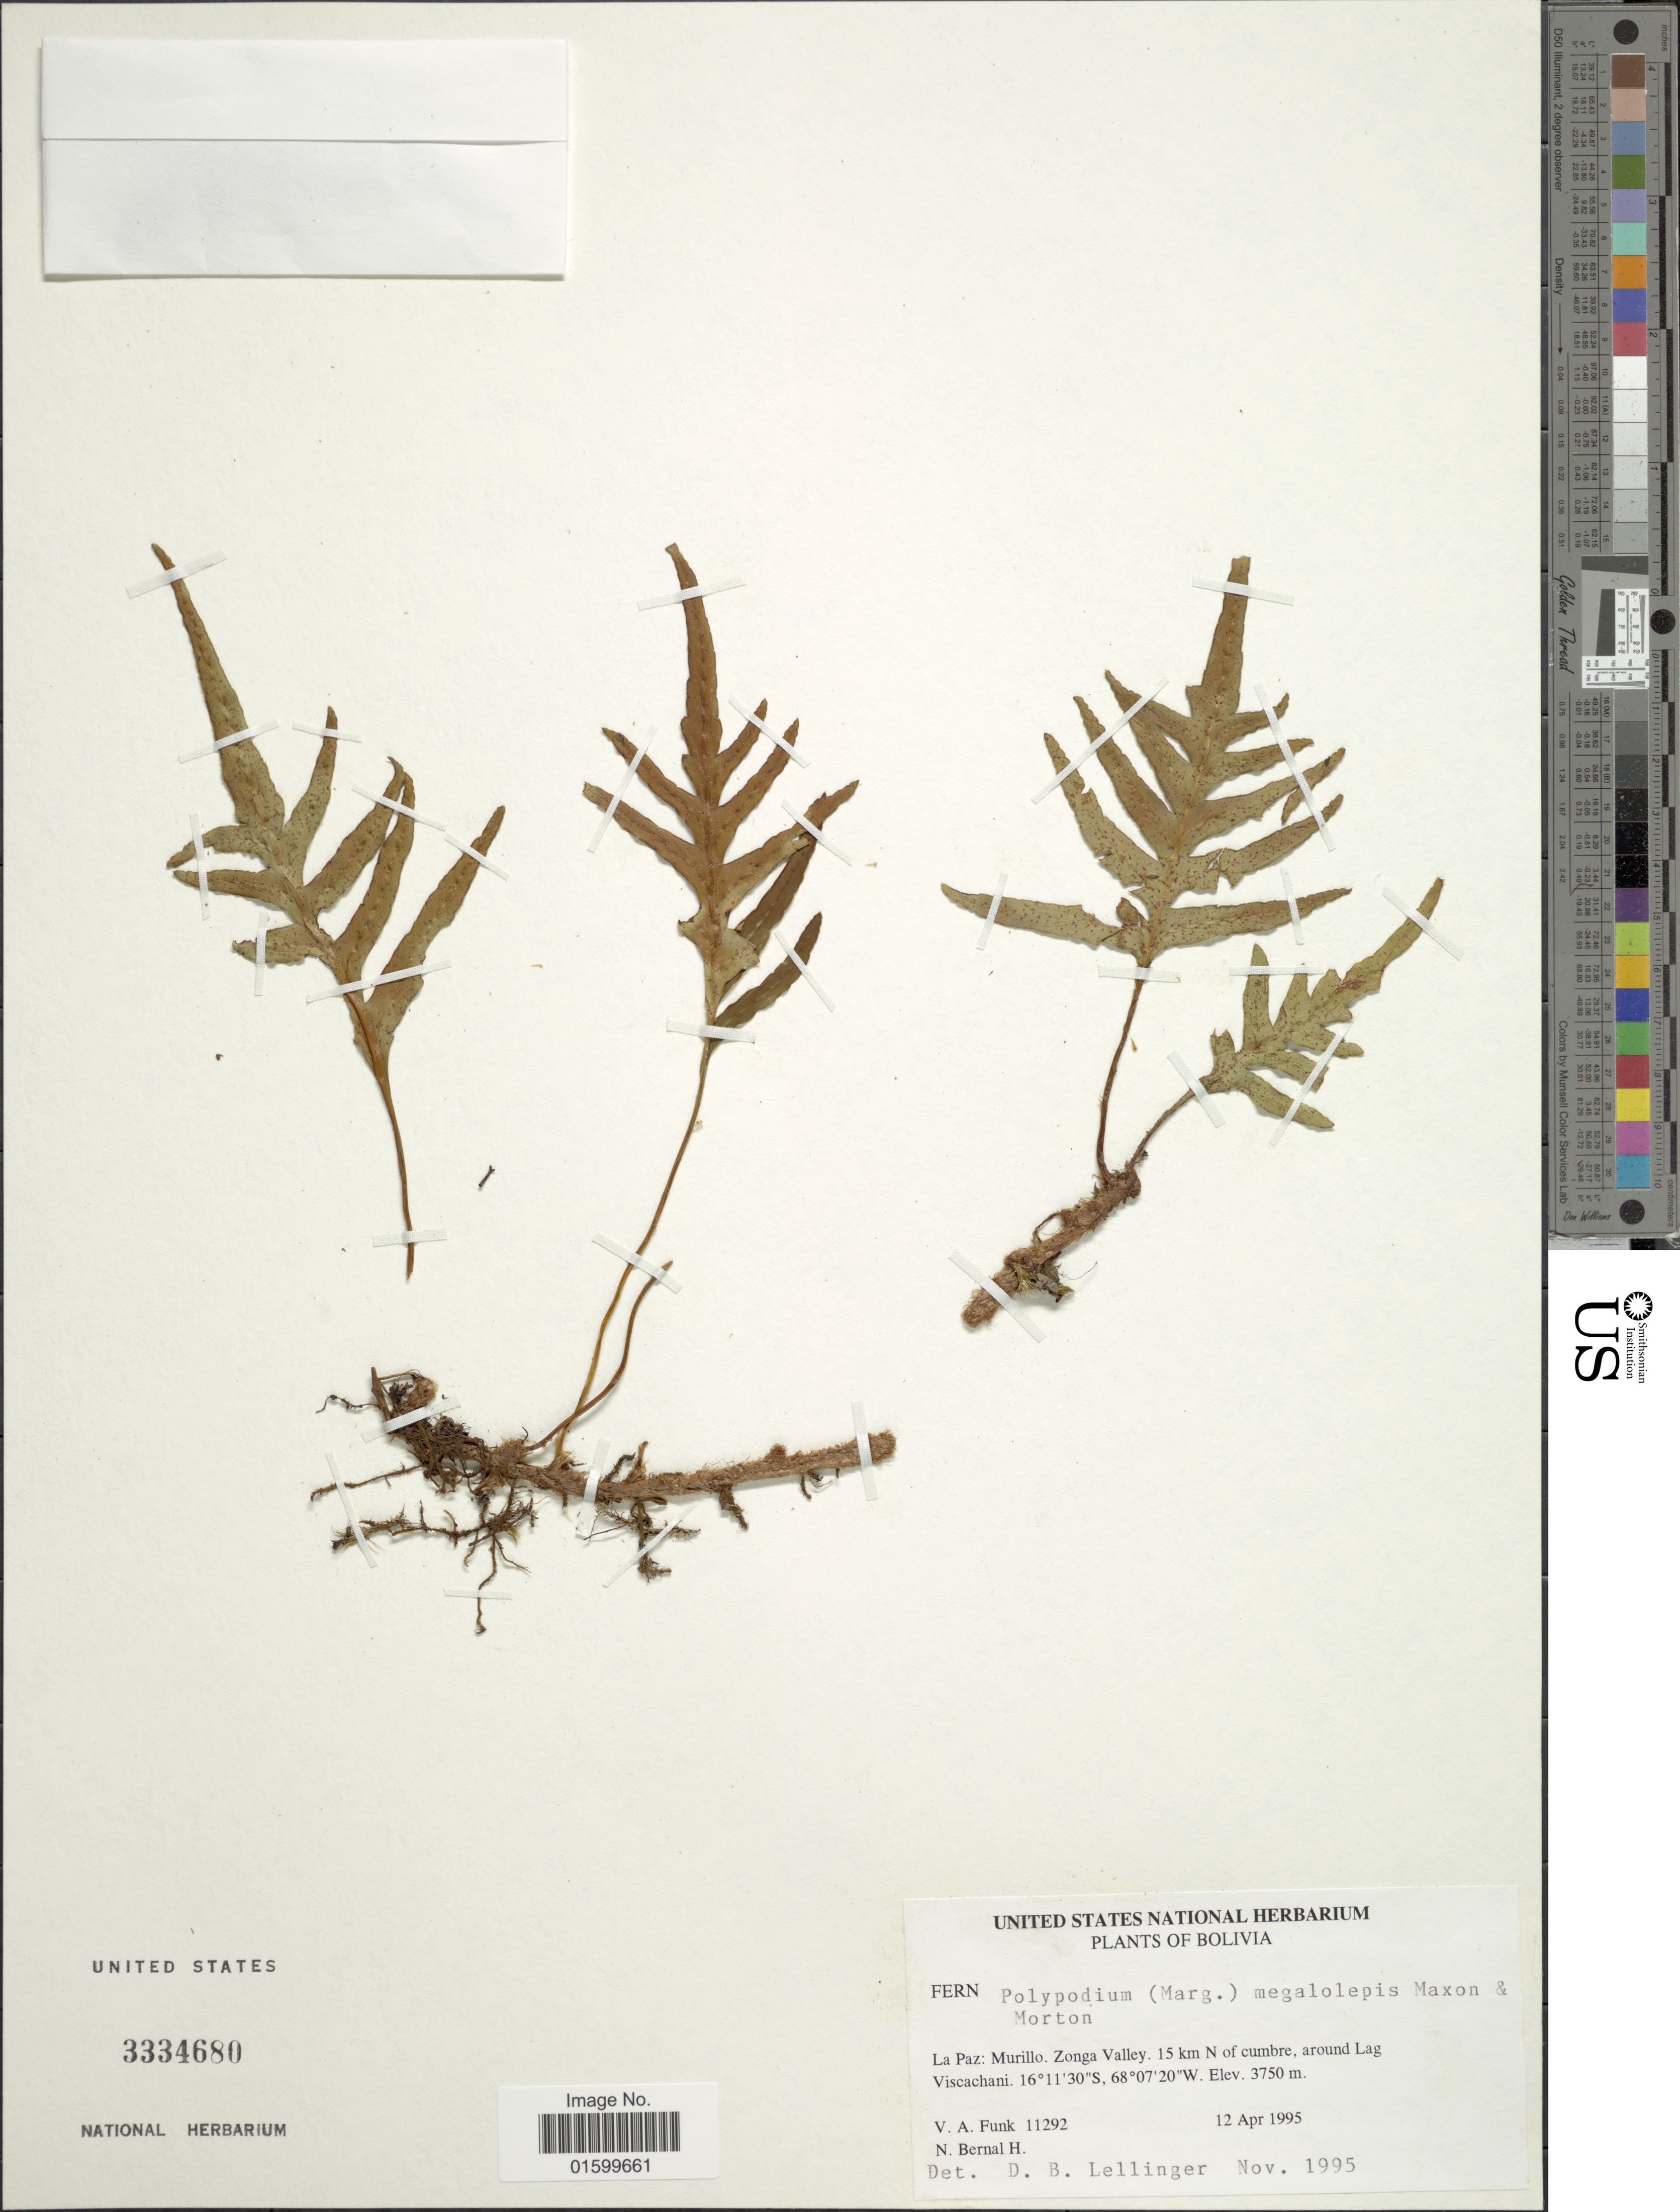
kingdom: Plantae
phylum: Tracheophyta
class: Polypodiopsida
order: Polypodiales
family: Polypodiaceae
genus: Pleopeltis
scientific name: Pleopeltis megalolepis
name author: (Maxon & C.V. Morton) A.R. Sm.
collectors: V. Funk & N. Bernal H.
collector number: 11292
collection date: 1995-04-12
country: Bolivia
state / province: La Paz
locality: La Paz: Murillo, Zonga Valley, 15 km N of cumbre, around Lag Viscachani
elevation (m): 3750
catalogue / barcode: US 3334680